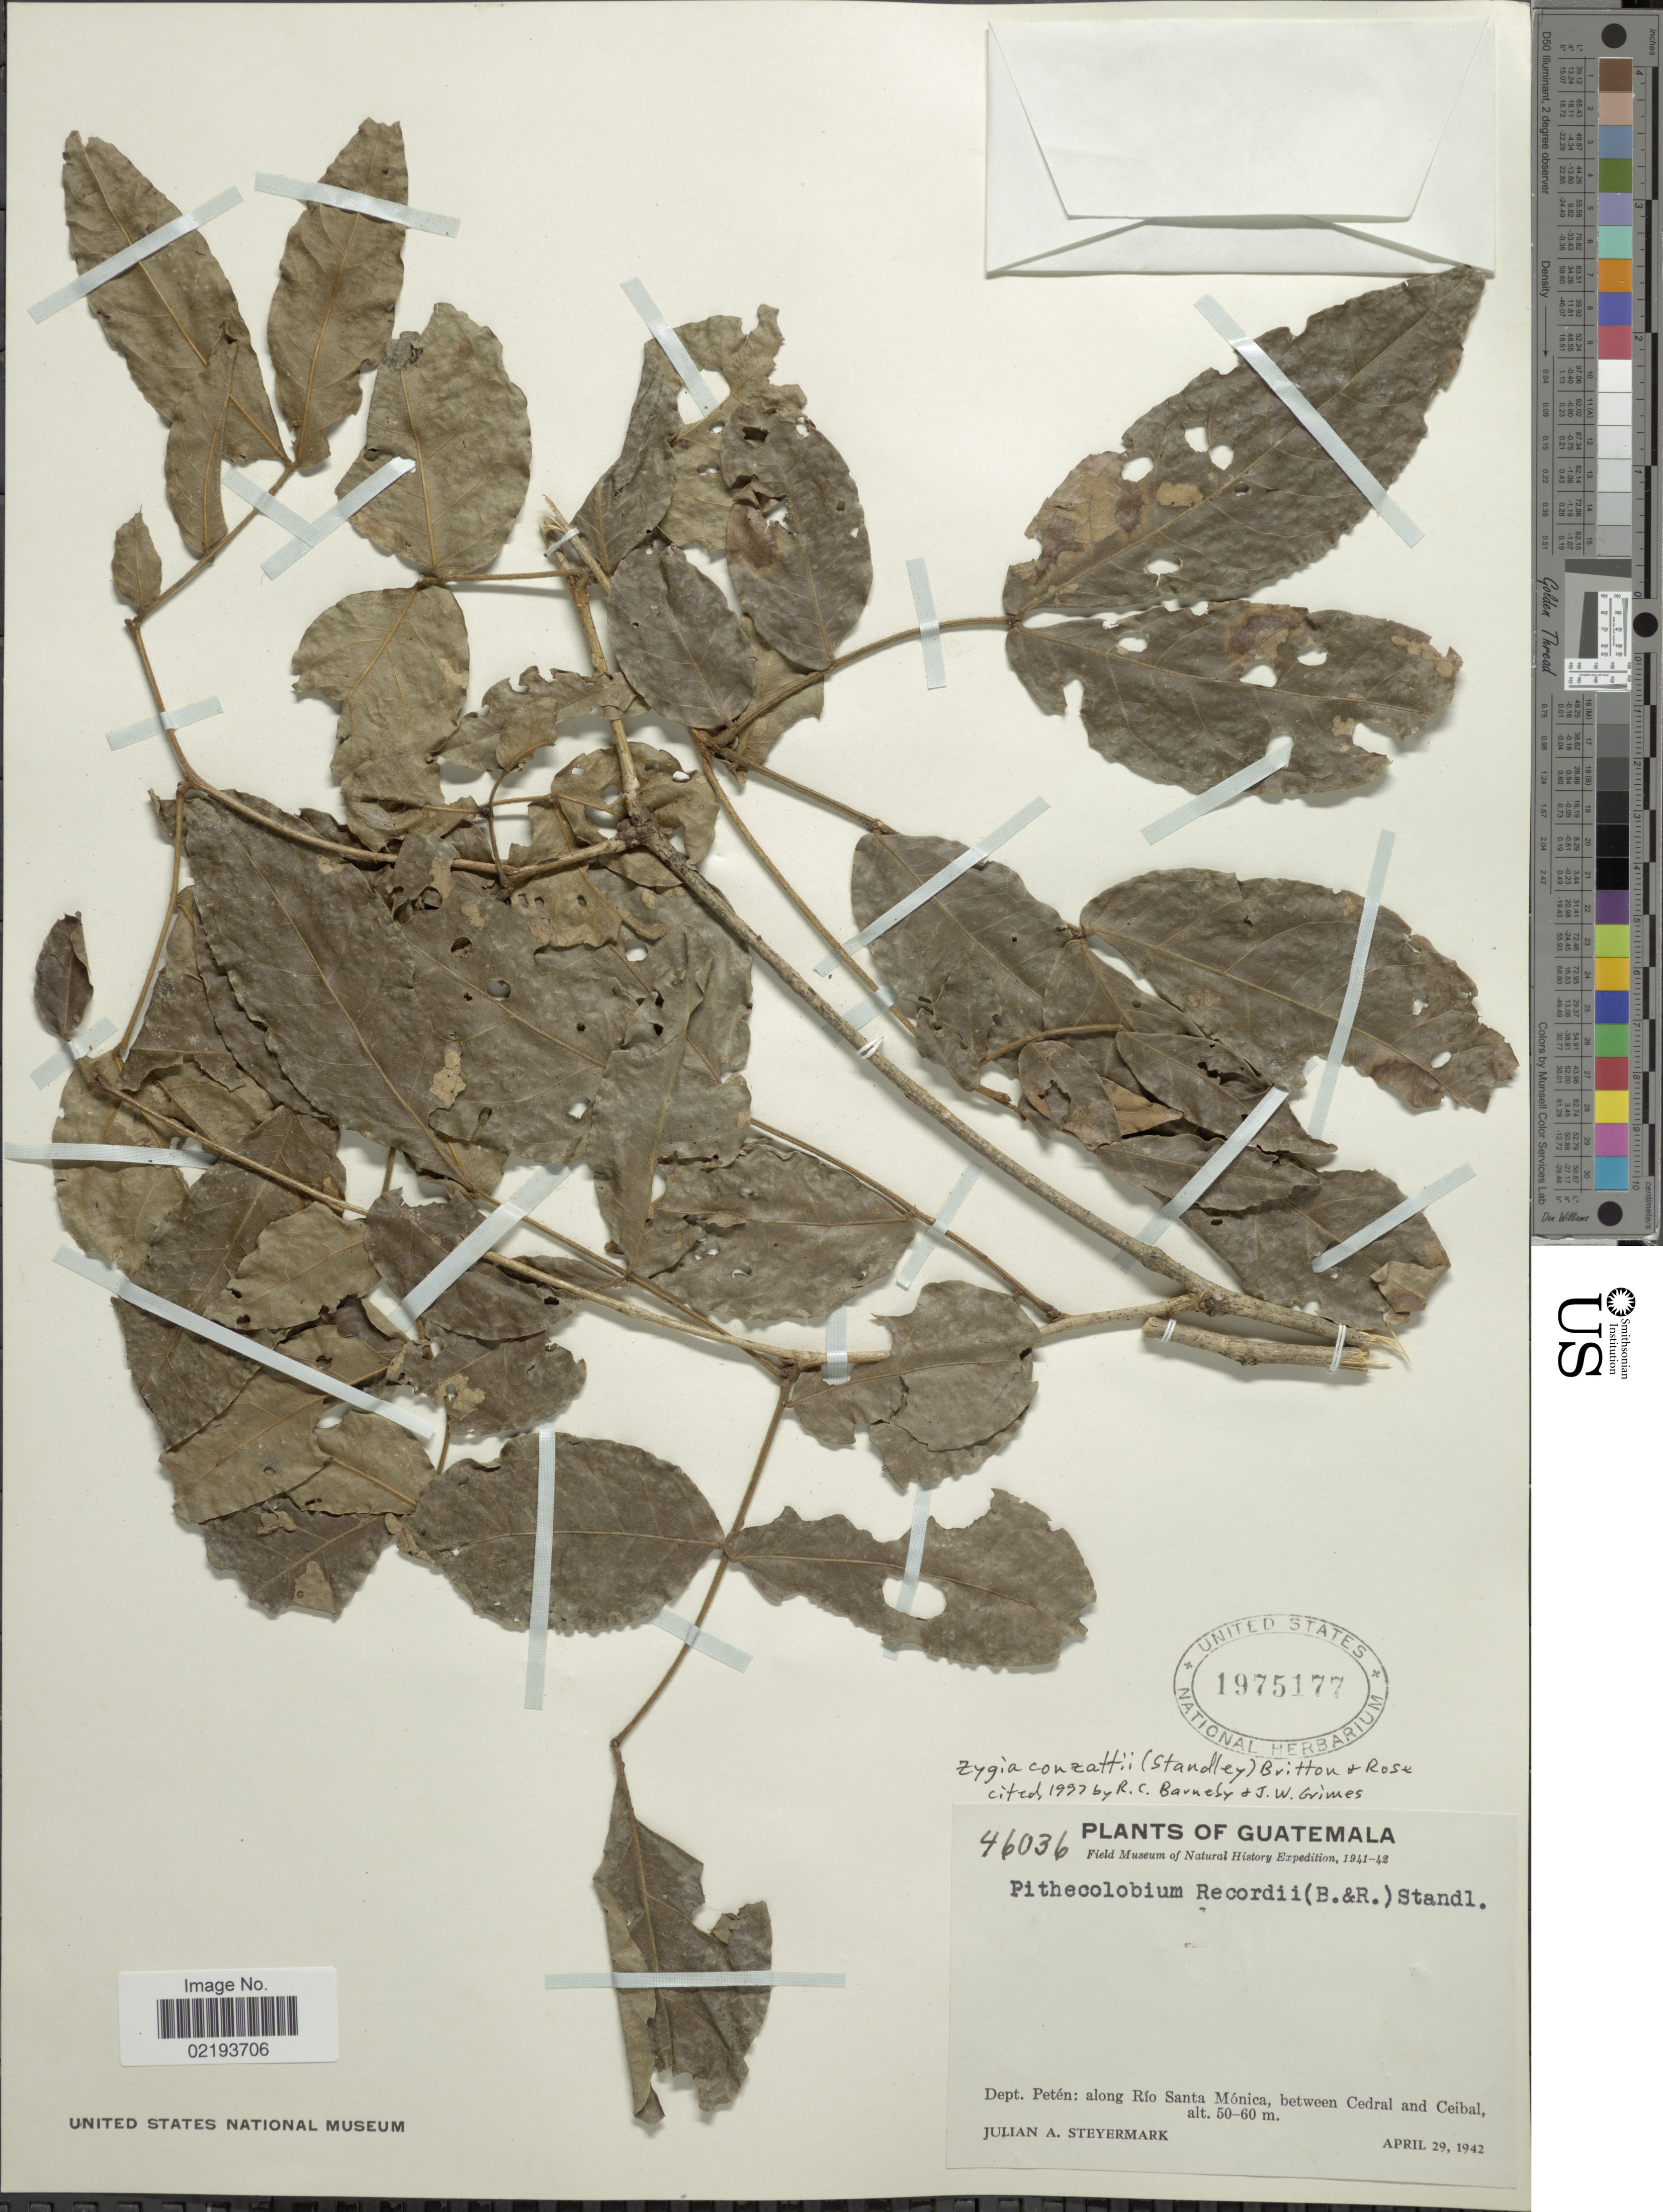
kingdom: Plantae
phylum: Tracheophyta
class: Magnoliopsida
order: Fabales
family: Fabaceae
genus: Zygia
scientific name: Zygia conzattii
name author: (Standl.) Britton & Rose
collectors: J. Steyermark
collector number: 46036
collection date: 1942-04-29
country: Guatemala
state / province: El Petén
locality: Dept. Petén: along Río Santa Mónica, between Cedral and Ceibal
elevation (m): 50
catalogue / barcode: US 1975177